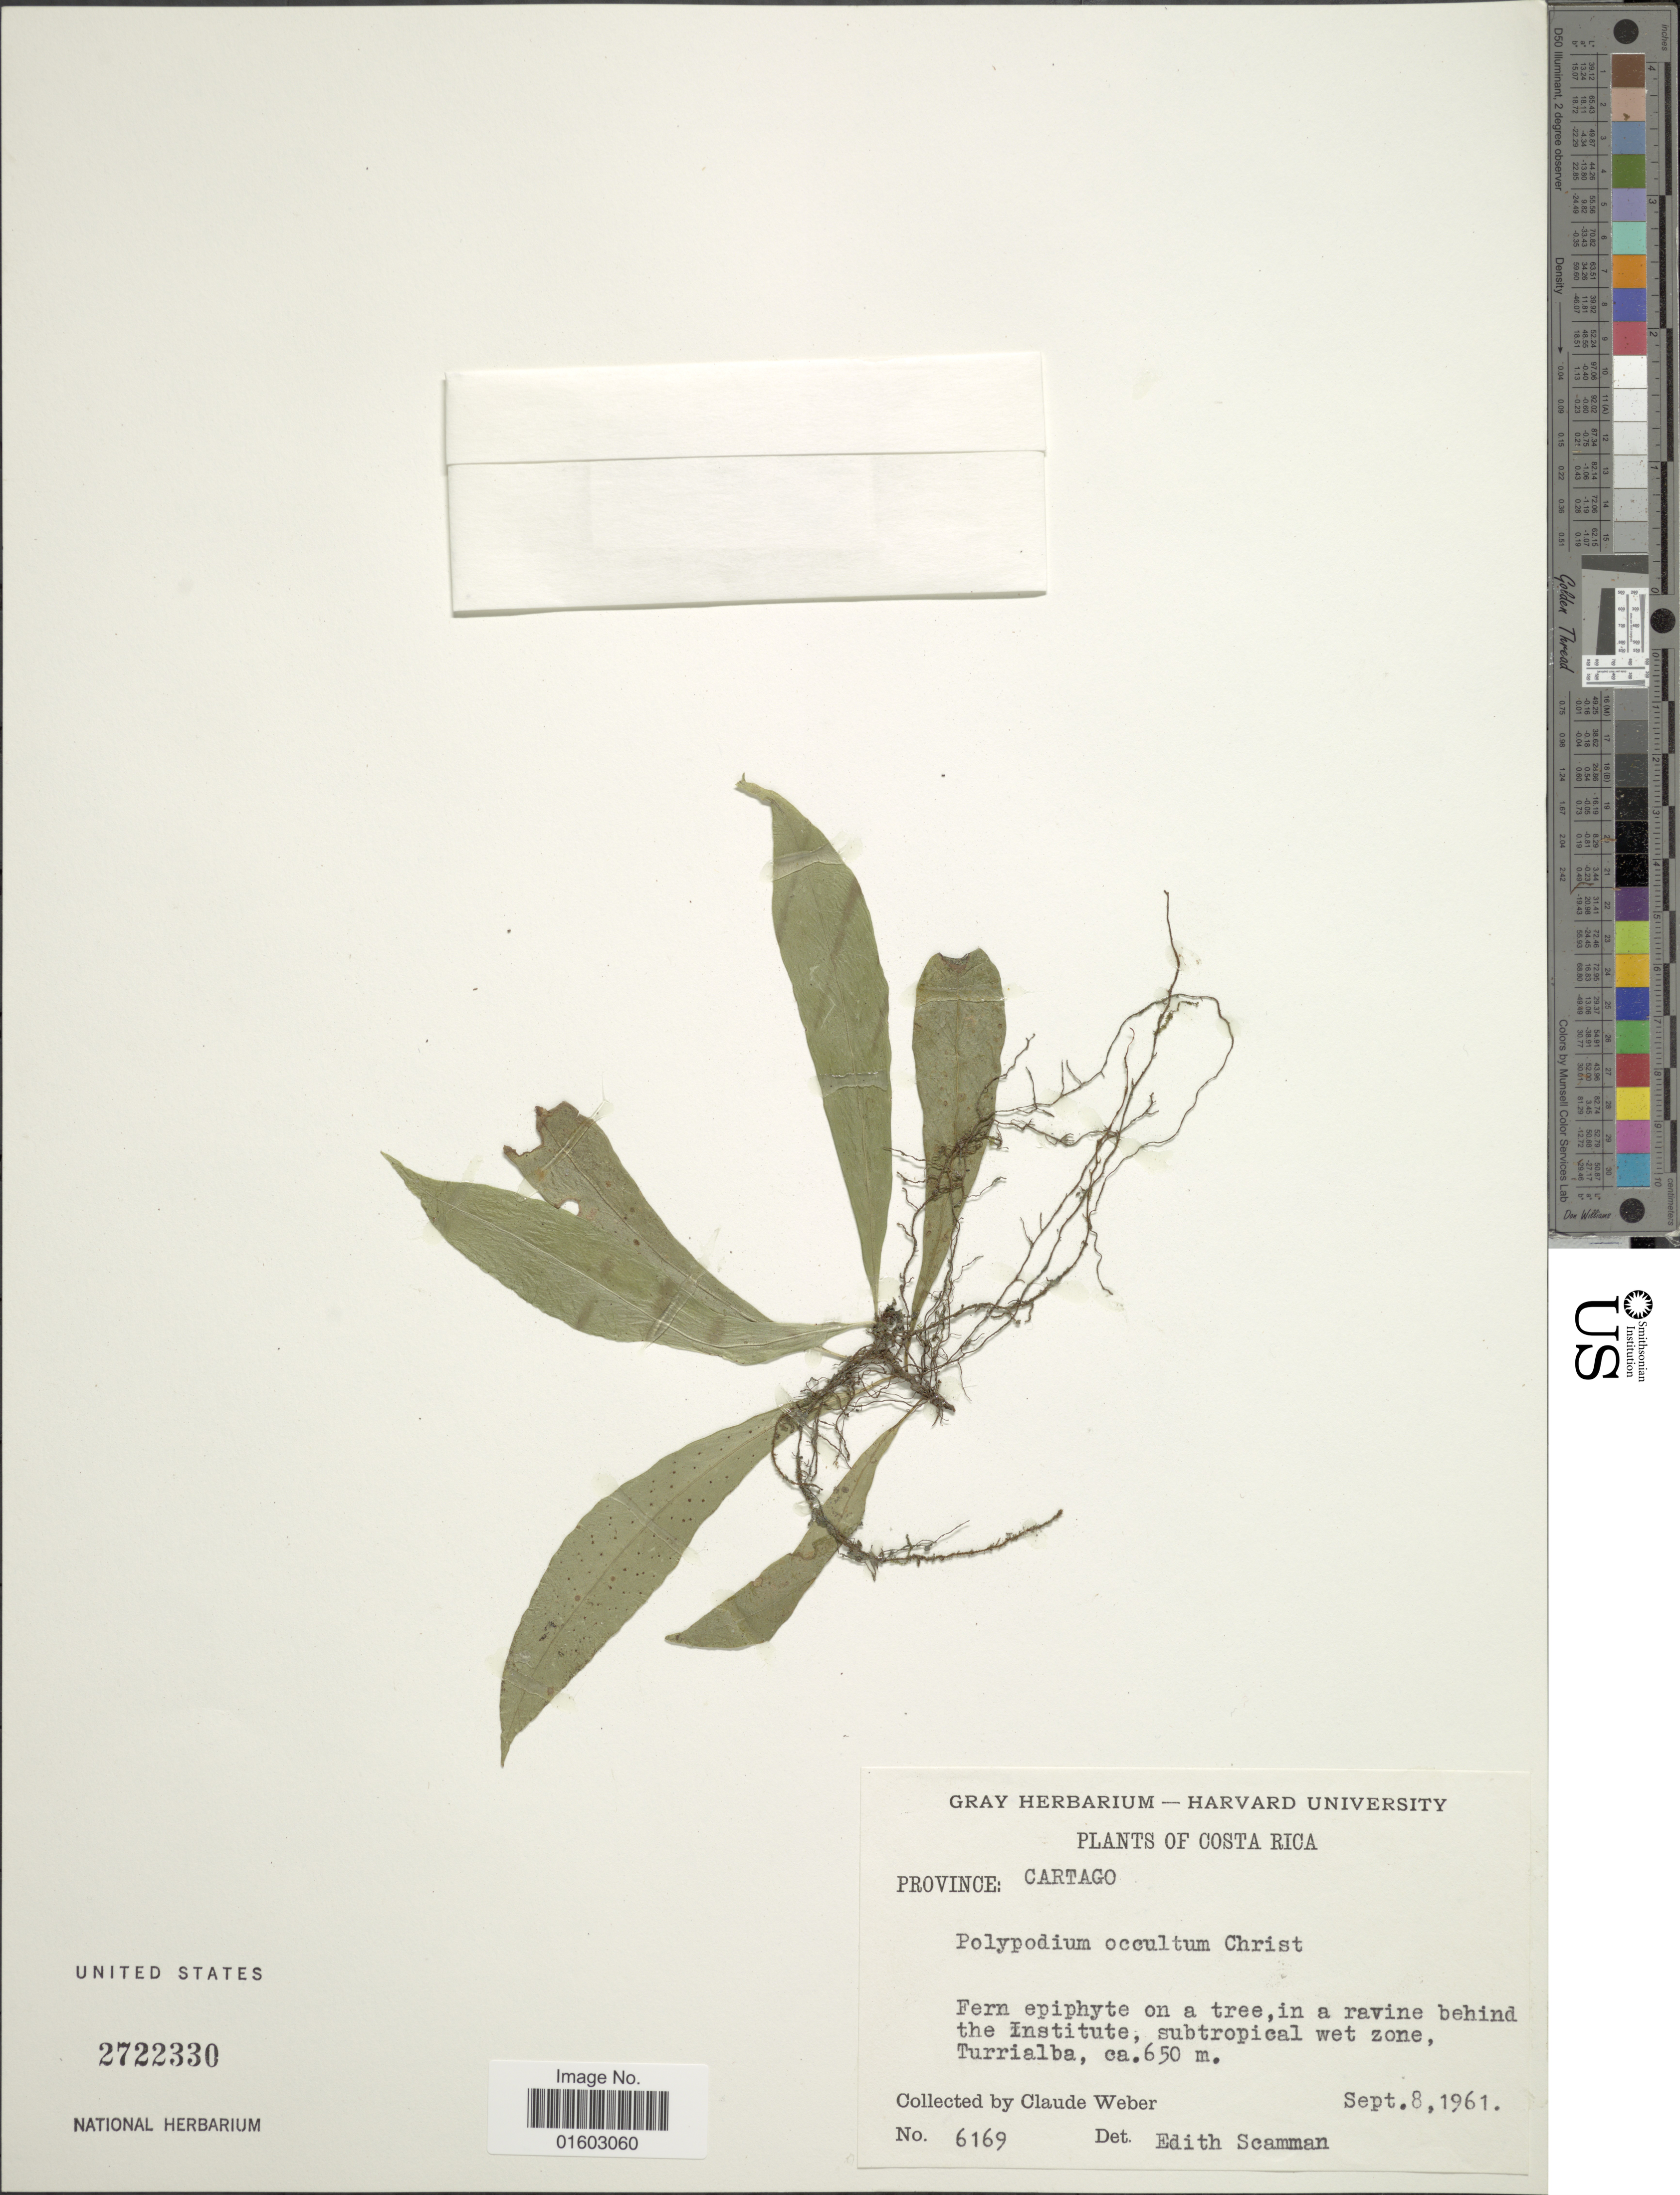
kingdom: Plantae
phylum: Tracheophyta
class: Polypodiopsida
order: Polypodiales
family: Polypodiaceae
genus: Campyloneurum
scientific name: Campyloneurum occultum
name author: (Christ) M. Mey. ex Lellinger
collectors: C. Weber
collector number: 6169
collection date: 1961-09-08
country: Costa Rica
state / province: Cartago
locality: Province Cartago. in a ravine behind the Institute, Turrialba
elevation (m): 650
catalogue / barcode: US 2722330